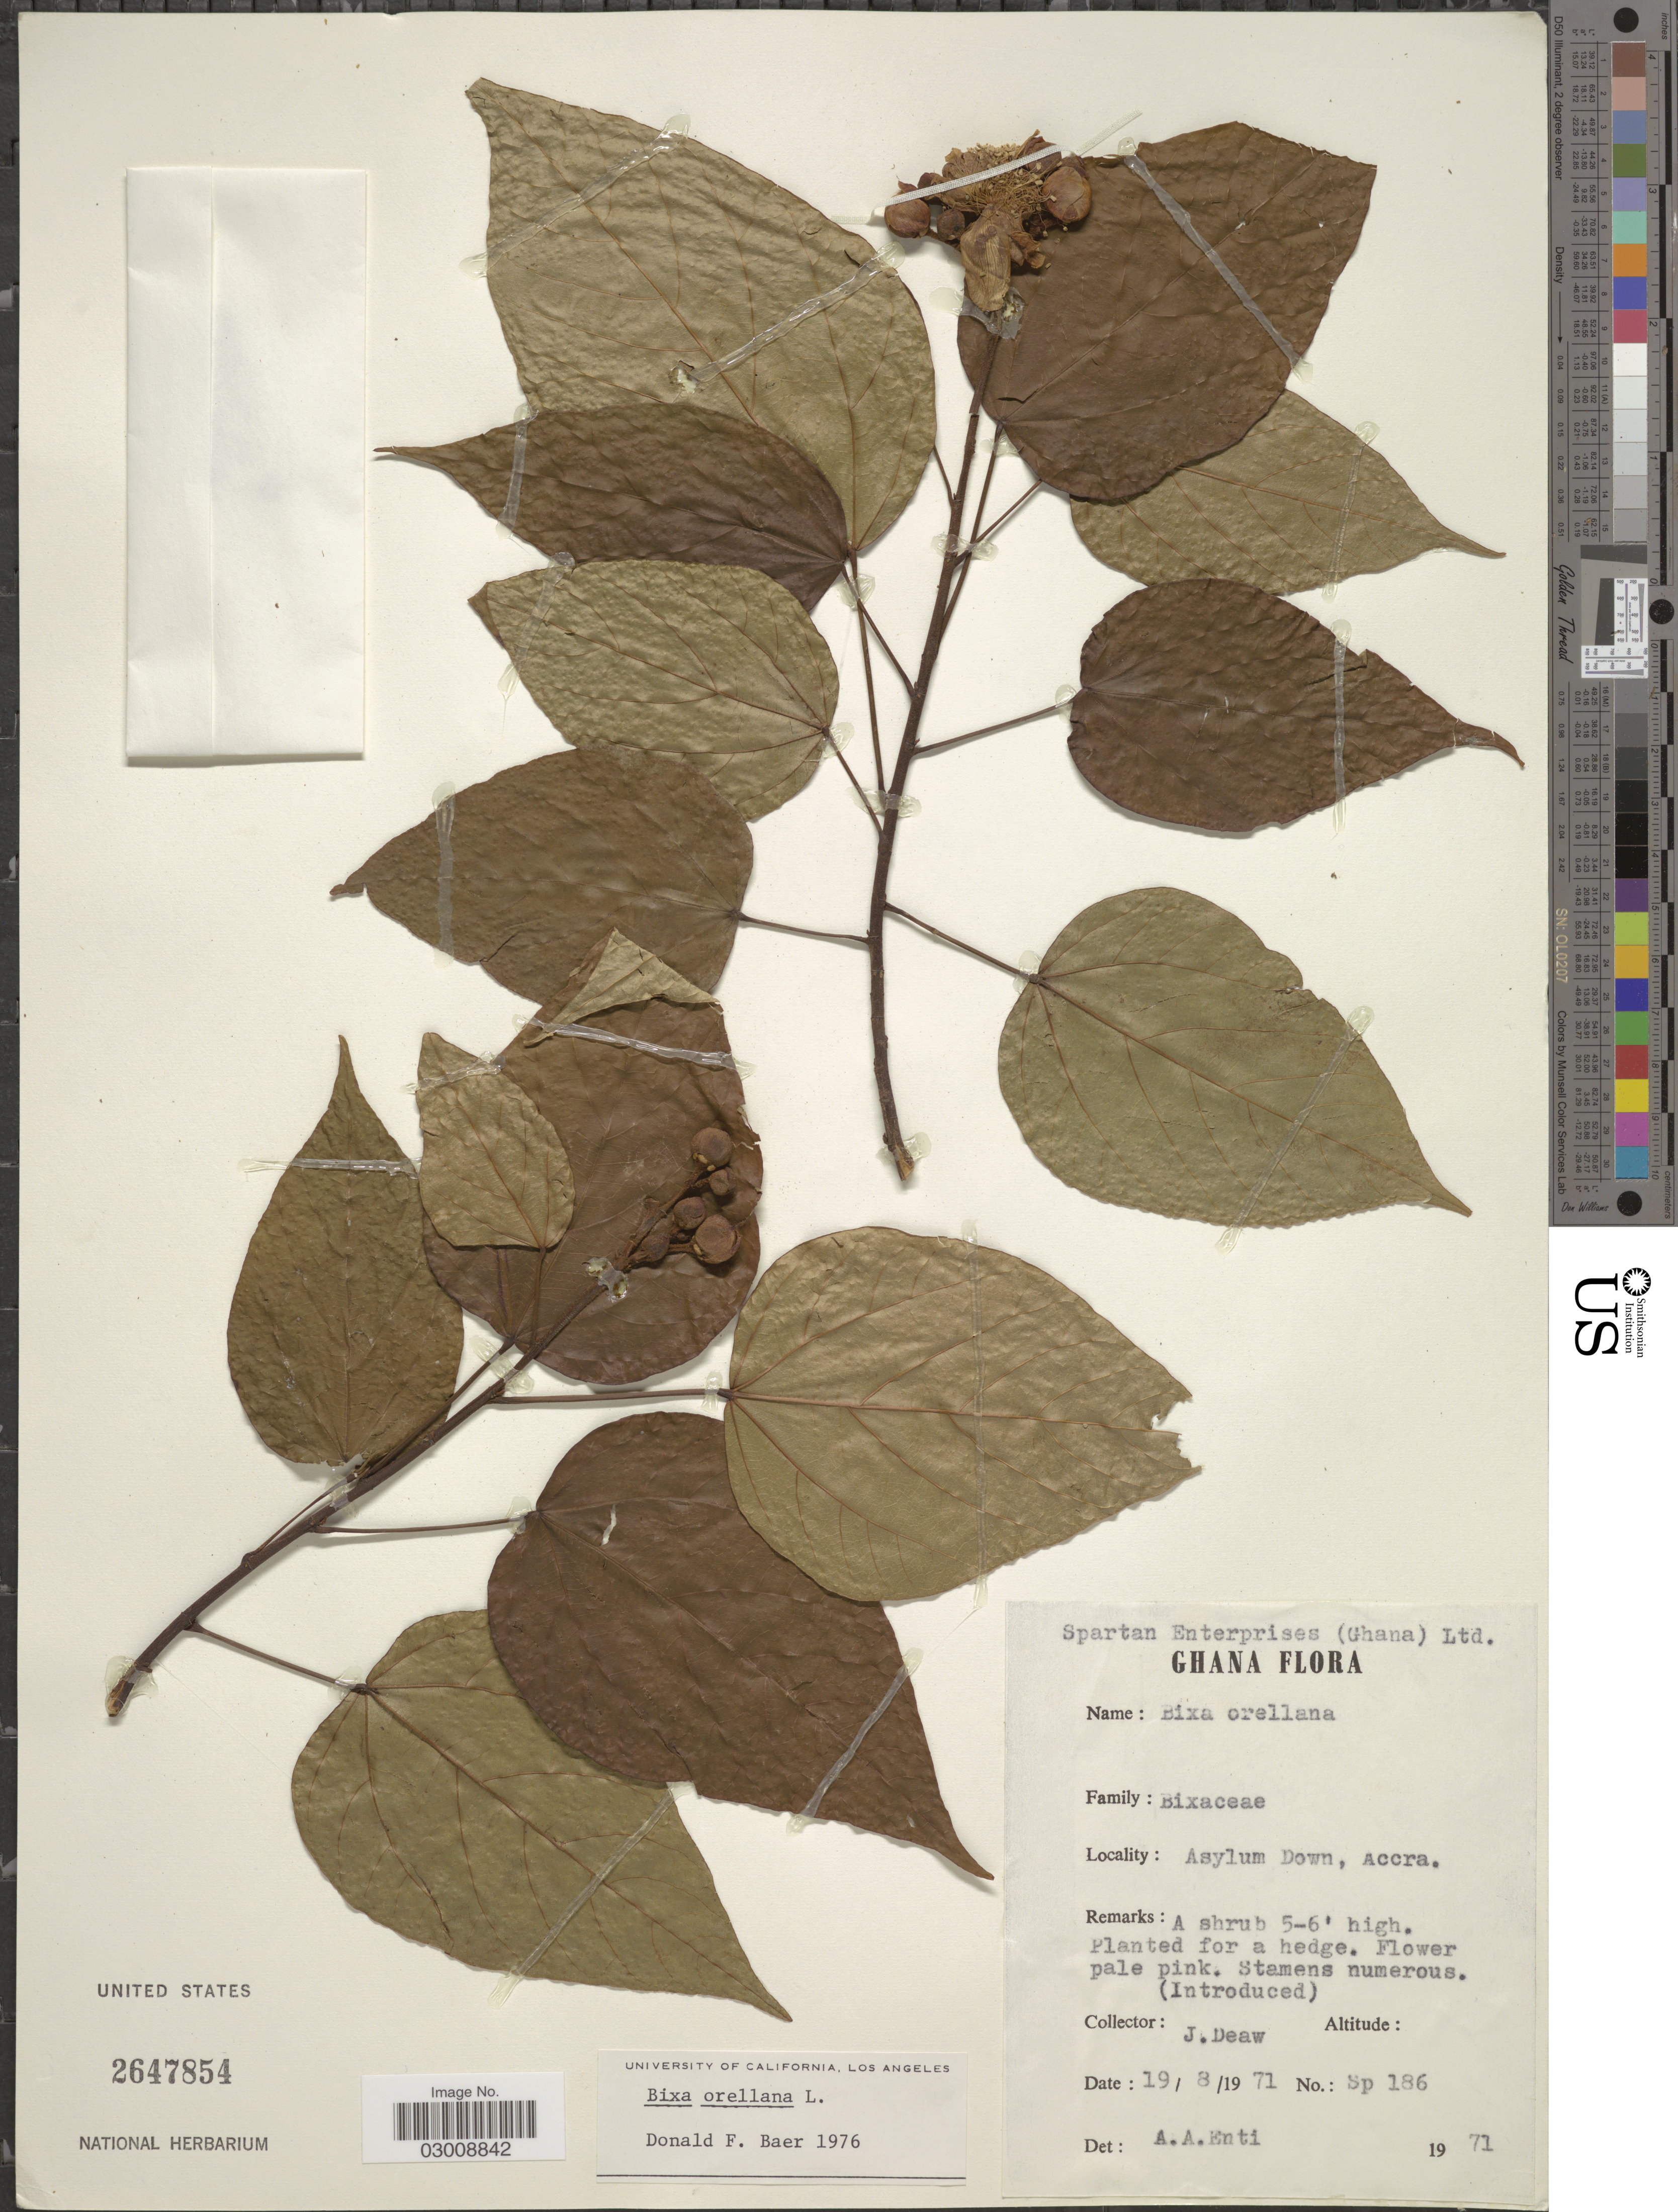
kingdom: Plantae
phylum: Tracheophyta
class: Magnoliopsida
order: Malvales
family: Bixaceae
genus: Bixa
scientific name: Bixa orellana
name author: L.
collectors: J. Deaw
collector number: Sp186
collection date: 1971-08-19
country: Ghana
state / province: Greater Accra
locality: Asylum Down, Accra.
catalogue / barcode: US 2647854